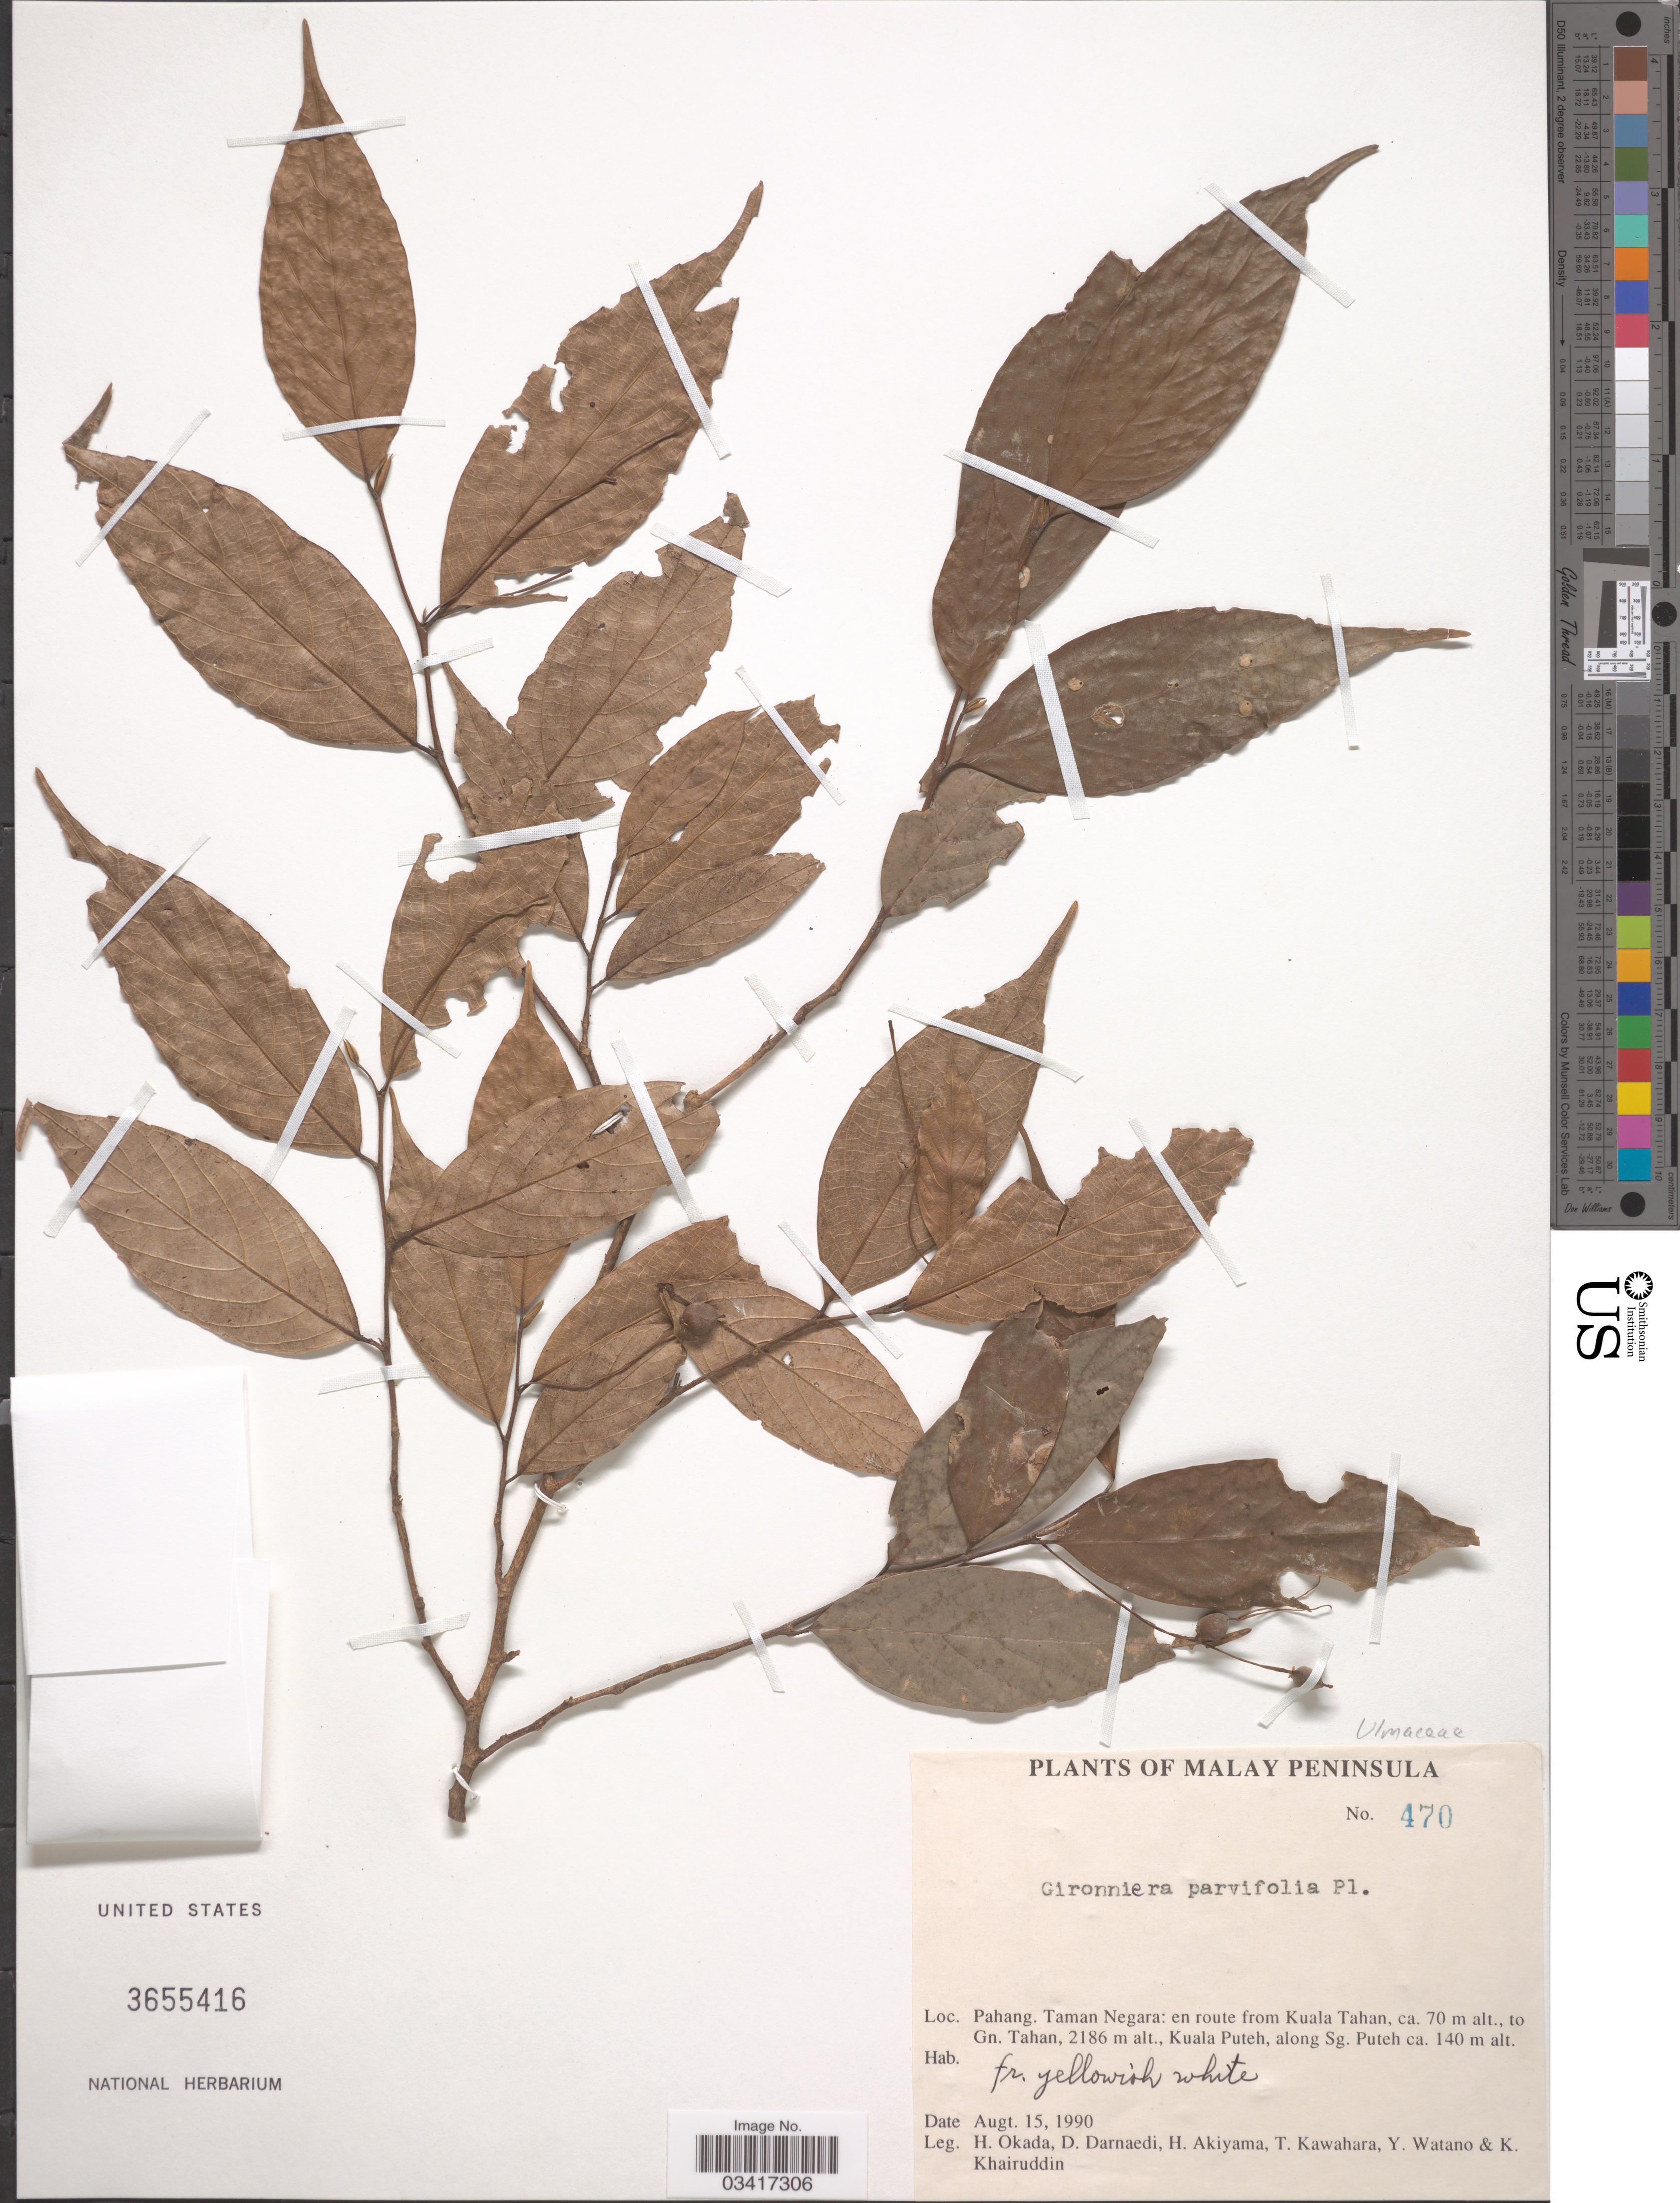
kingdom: Plantae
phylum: Tracheophyta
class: Magnoliopsida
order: Rosales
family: Cannabaceae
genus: Gironniera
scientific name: Gironniera parvifolia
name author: Planch.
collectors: H. Okada, D. Darnaedi, H. Akiyama, T. Kawahara & et al.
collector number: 470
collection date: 1990-08-15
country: Malaysia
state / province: Pahang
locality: Malay Peninsula. Taman Negara: en route from Kuala Tahan, to Gn. Tahan, Kuala Puteh, along Sg. Puteh.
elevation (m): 70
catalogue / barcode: US 3655416